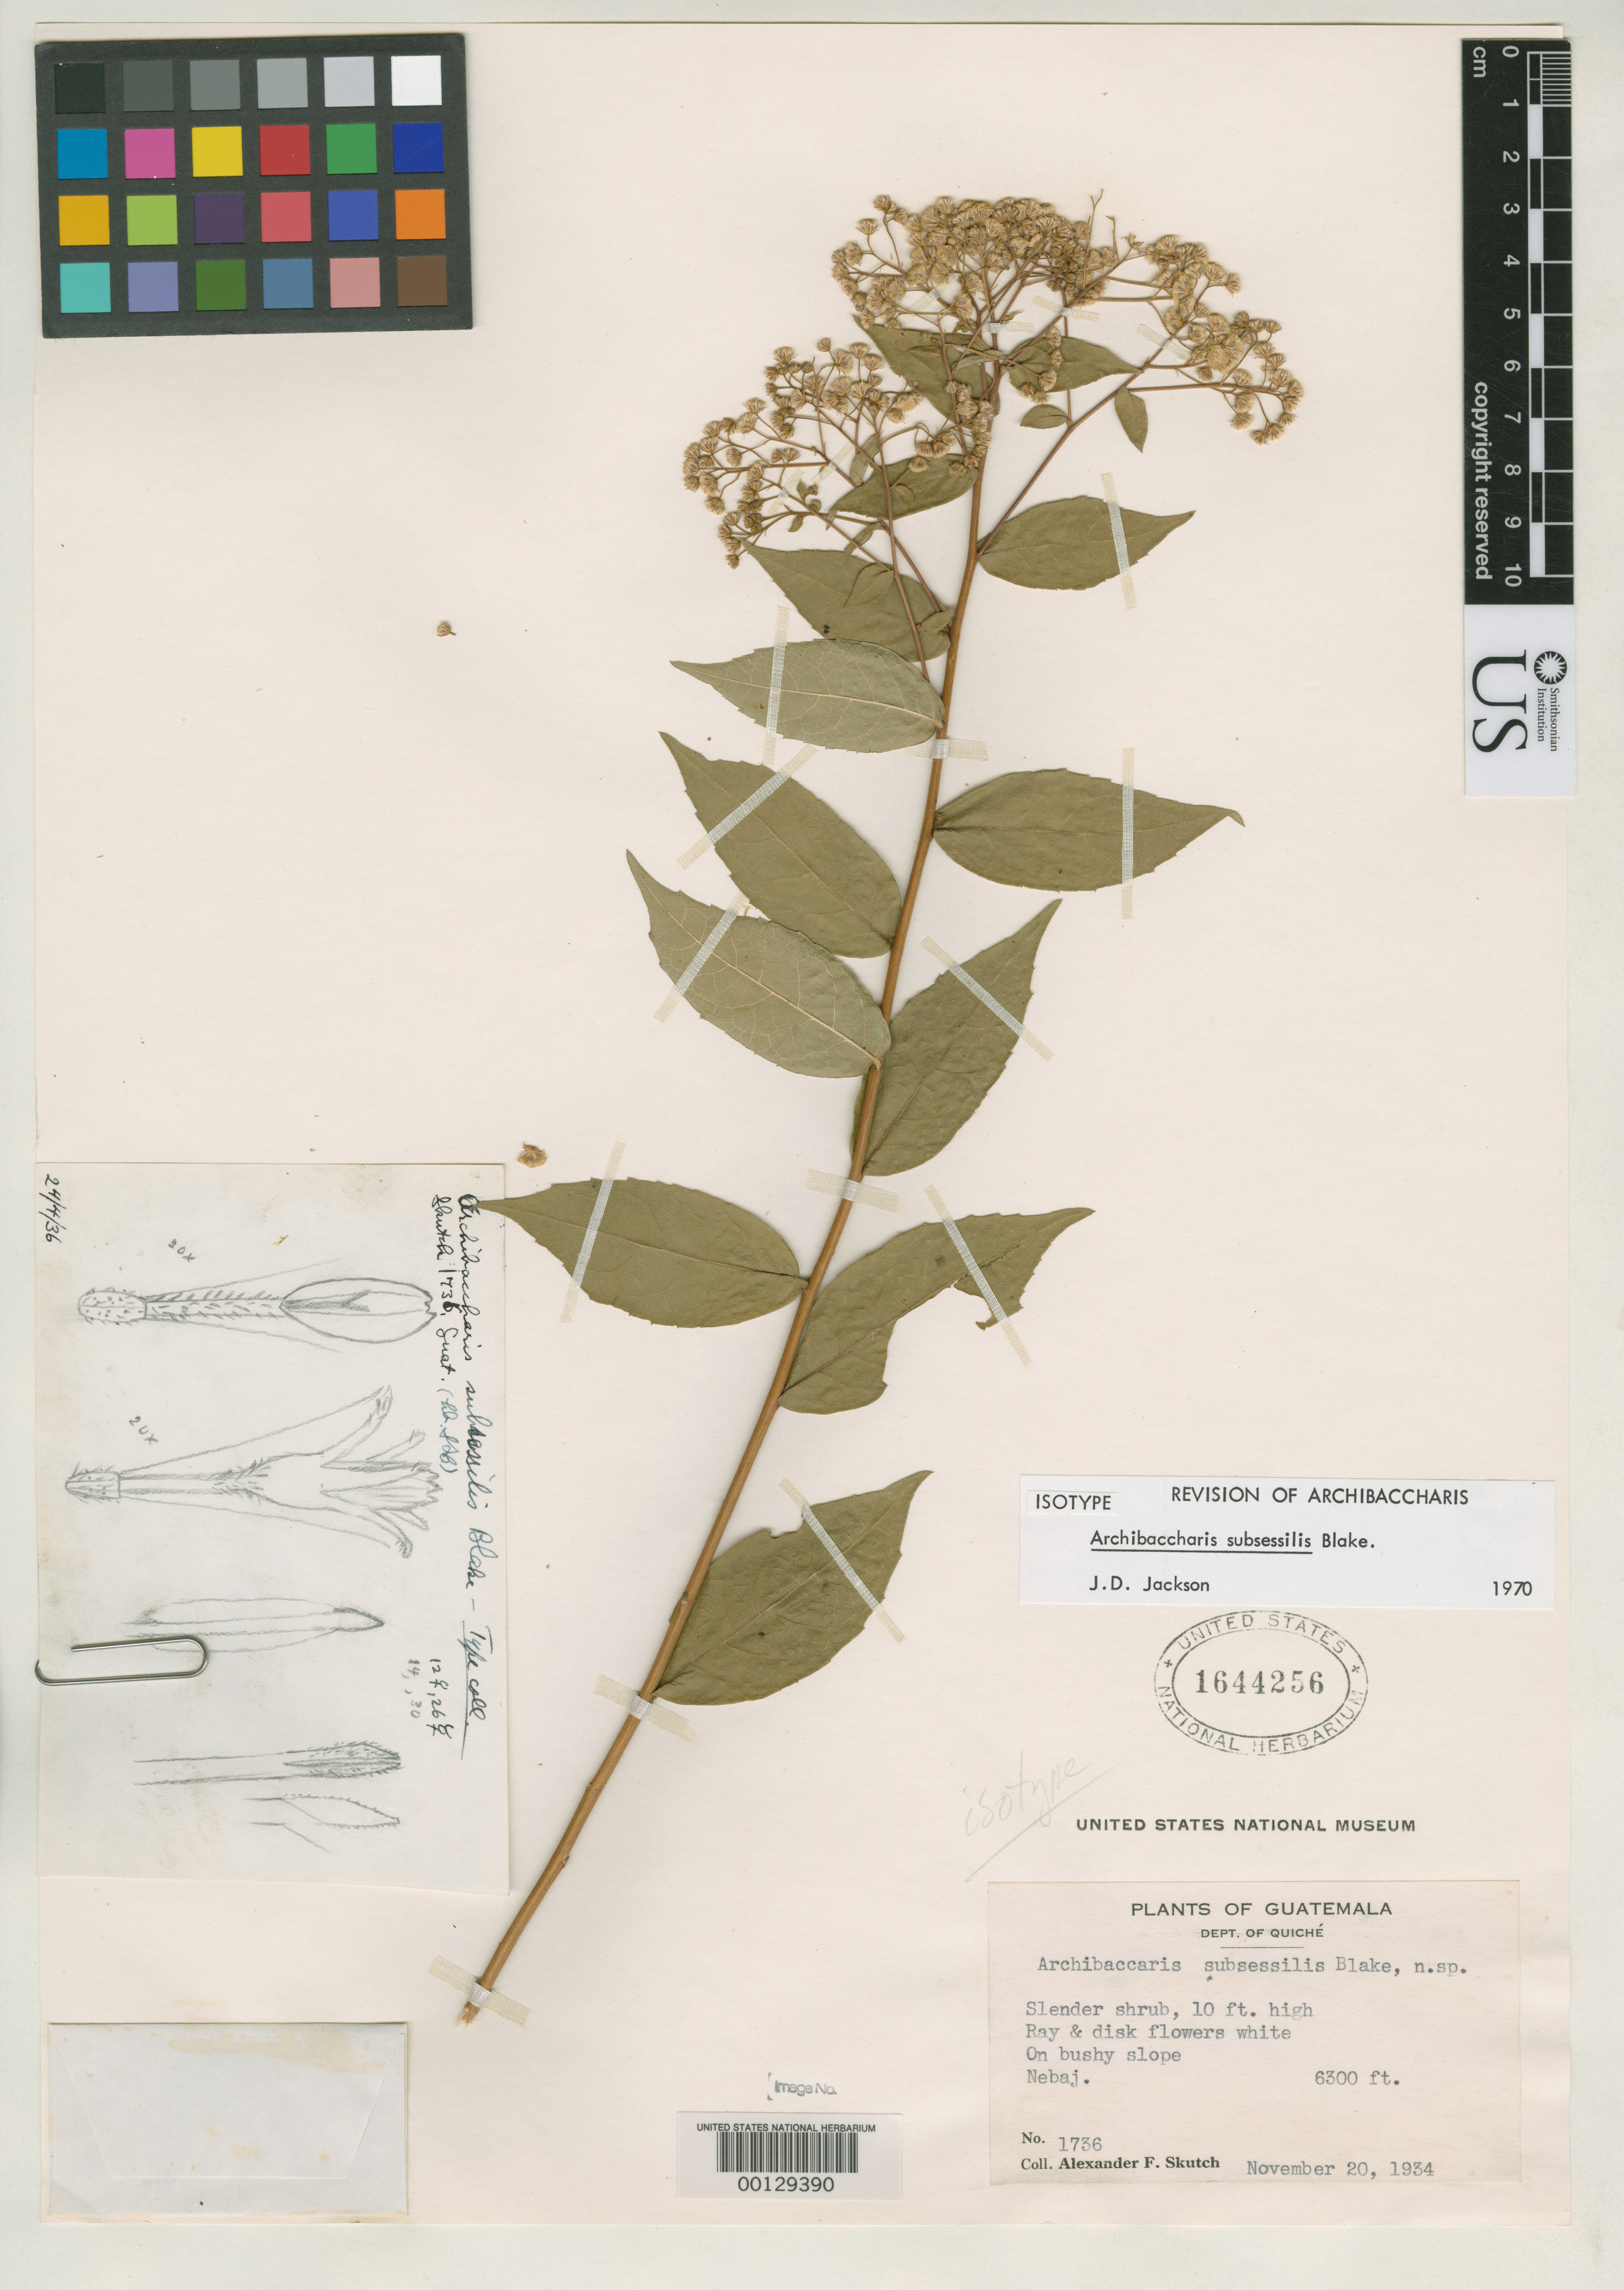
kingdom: Plantae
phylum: Tracheophyta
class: Magnoliopsida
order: Asterales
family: Asteraceae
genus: Archibaccharis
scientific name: Archibaccharis subsessilis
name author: S.F. Blake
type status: Isotype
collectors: A. F. Skutch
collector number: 1736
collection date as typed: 20 Nov 1934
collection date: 1934-11-20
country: Guatemala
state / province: El Quiché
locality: Nebaj.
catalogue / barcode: US 1644256